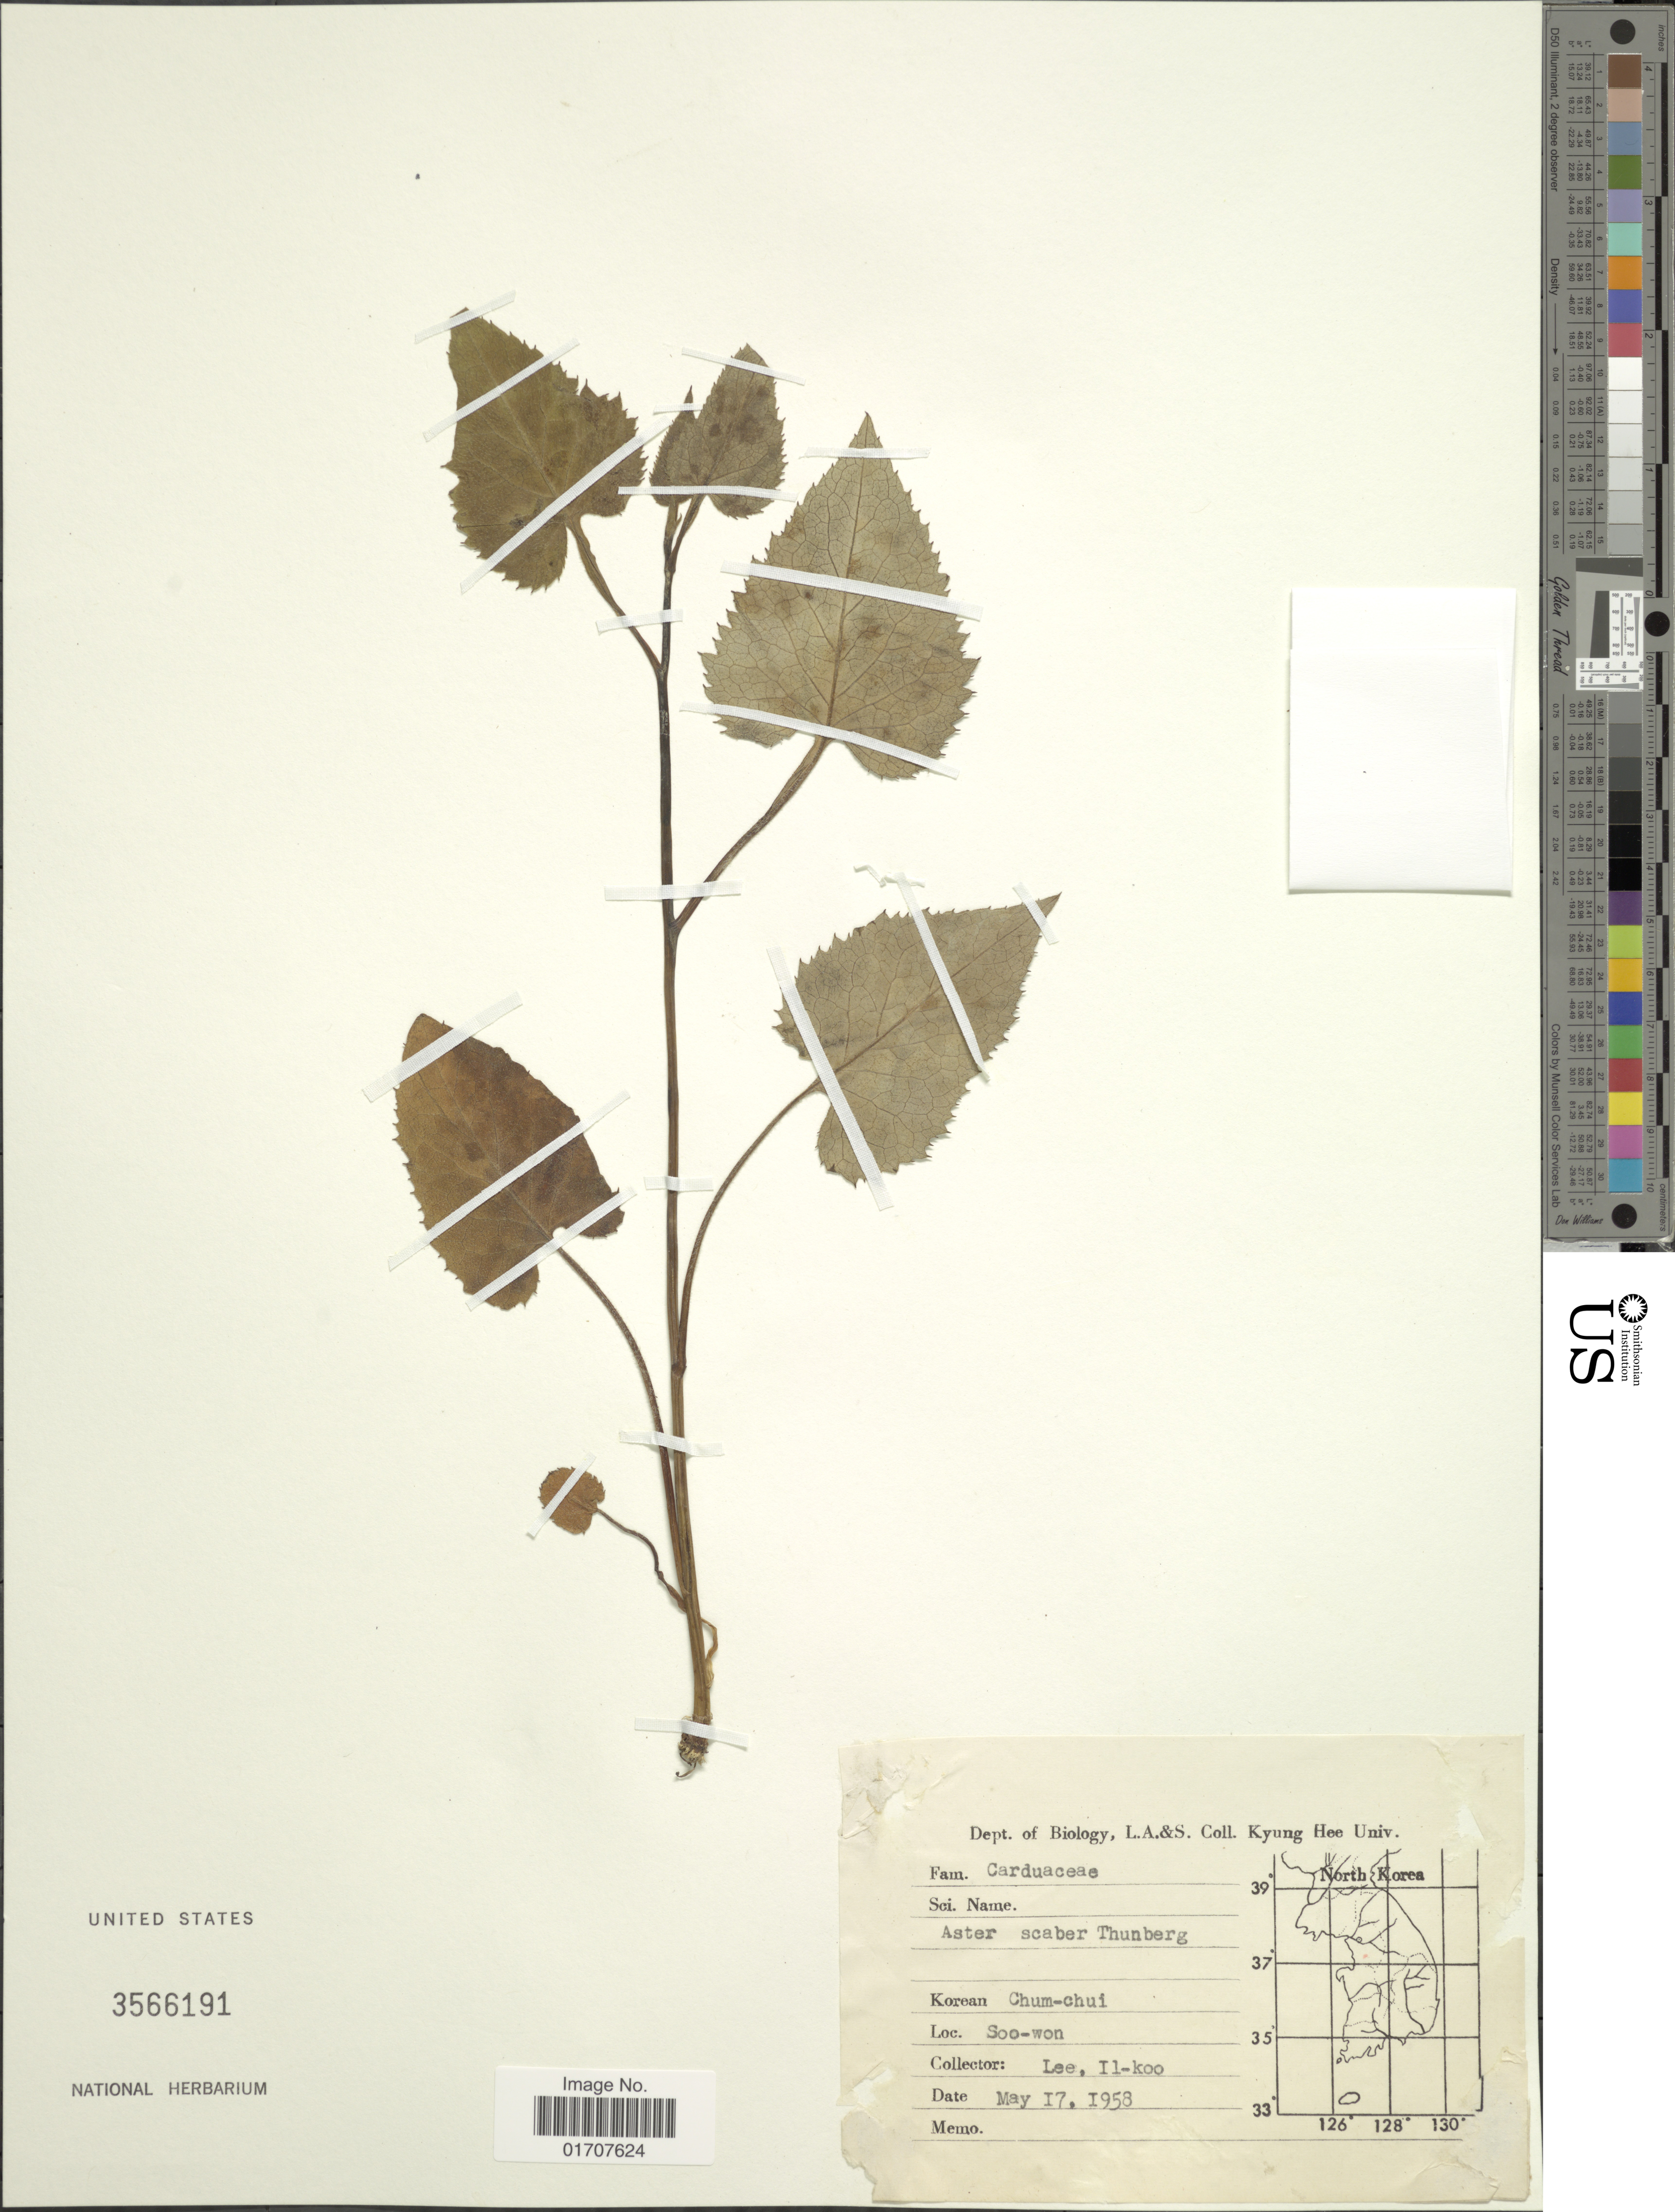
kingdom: Plantae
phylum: Tracheophyta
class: Magnoliopsida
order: Asterales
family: Asteraceae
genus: Doellingeria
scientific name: Doellingeria scaber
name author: (Thunb.) Nees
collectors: I. Lee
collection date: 1958-05-17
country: South Korea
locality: Soo-won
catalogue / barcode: US 3566191